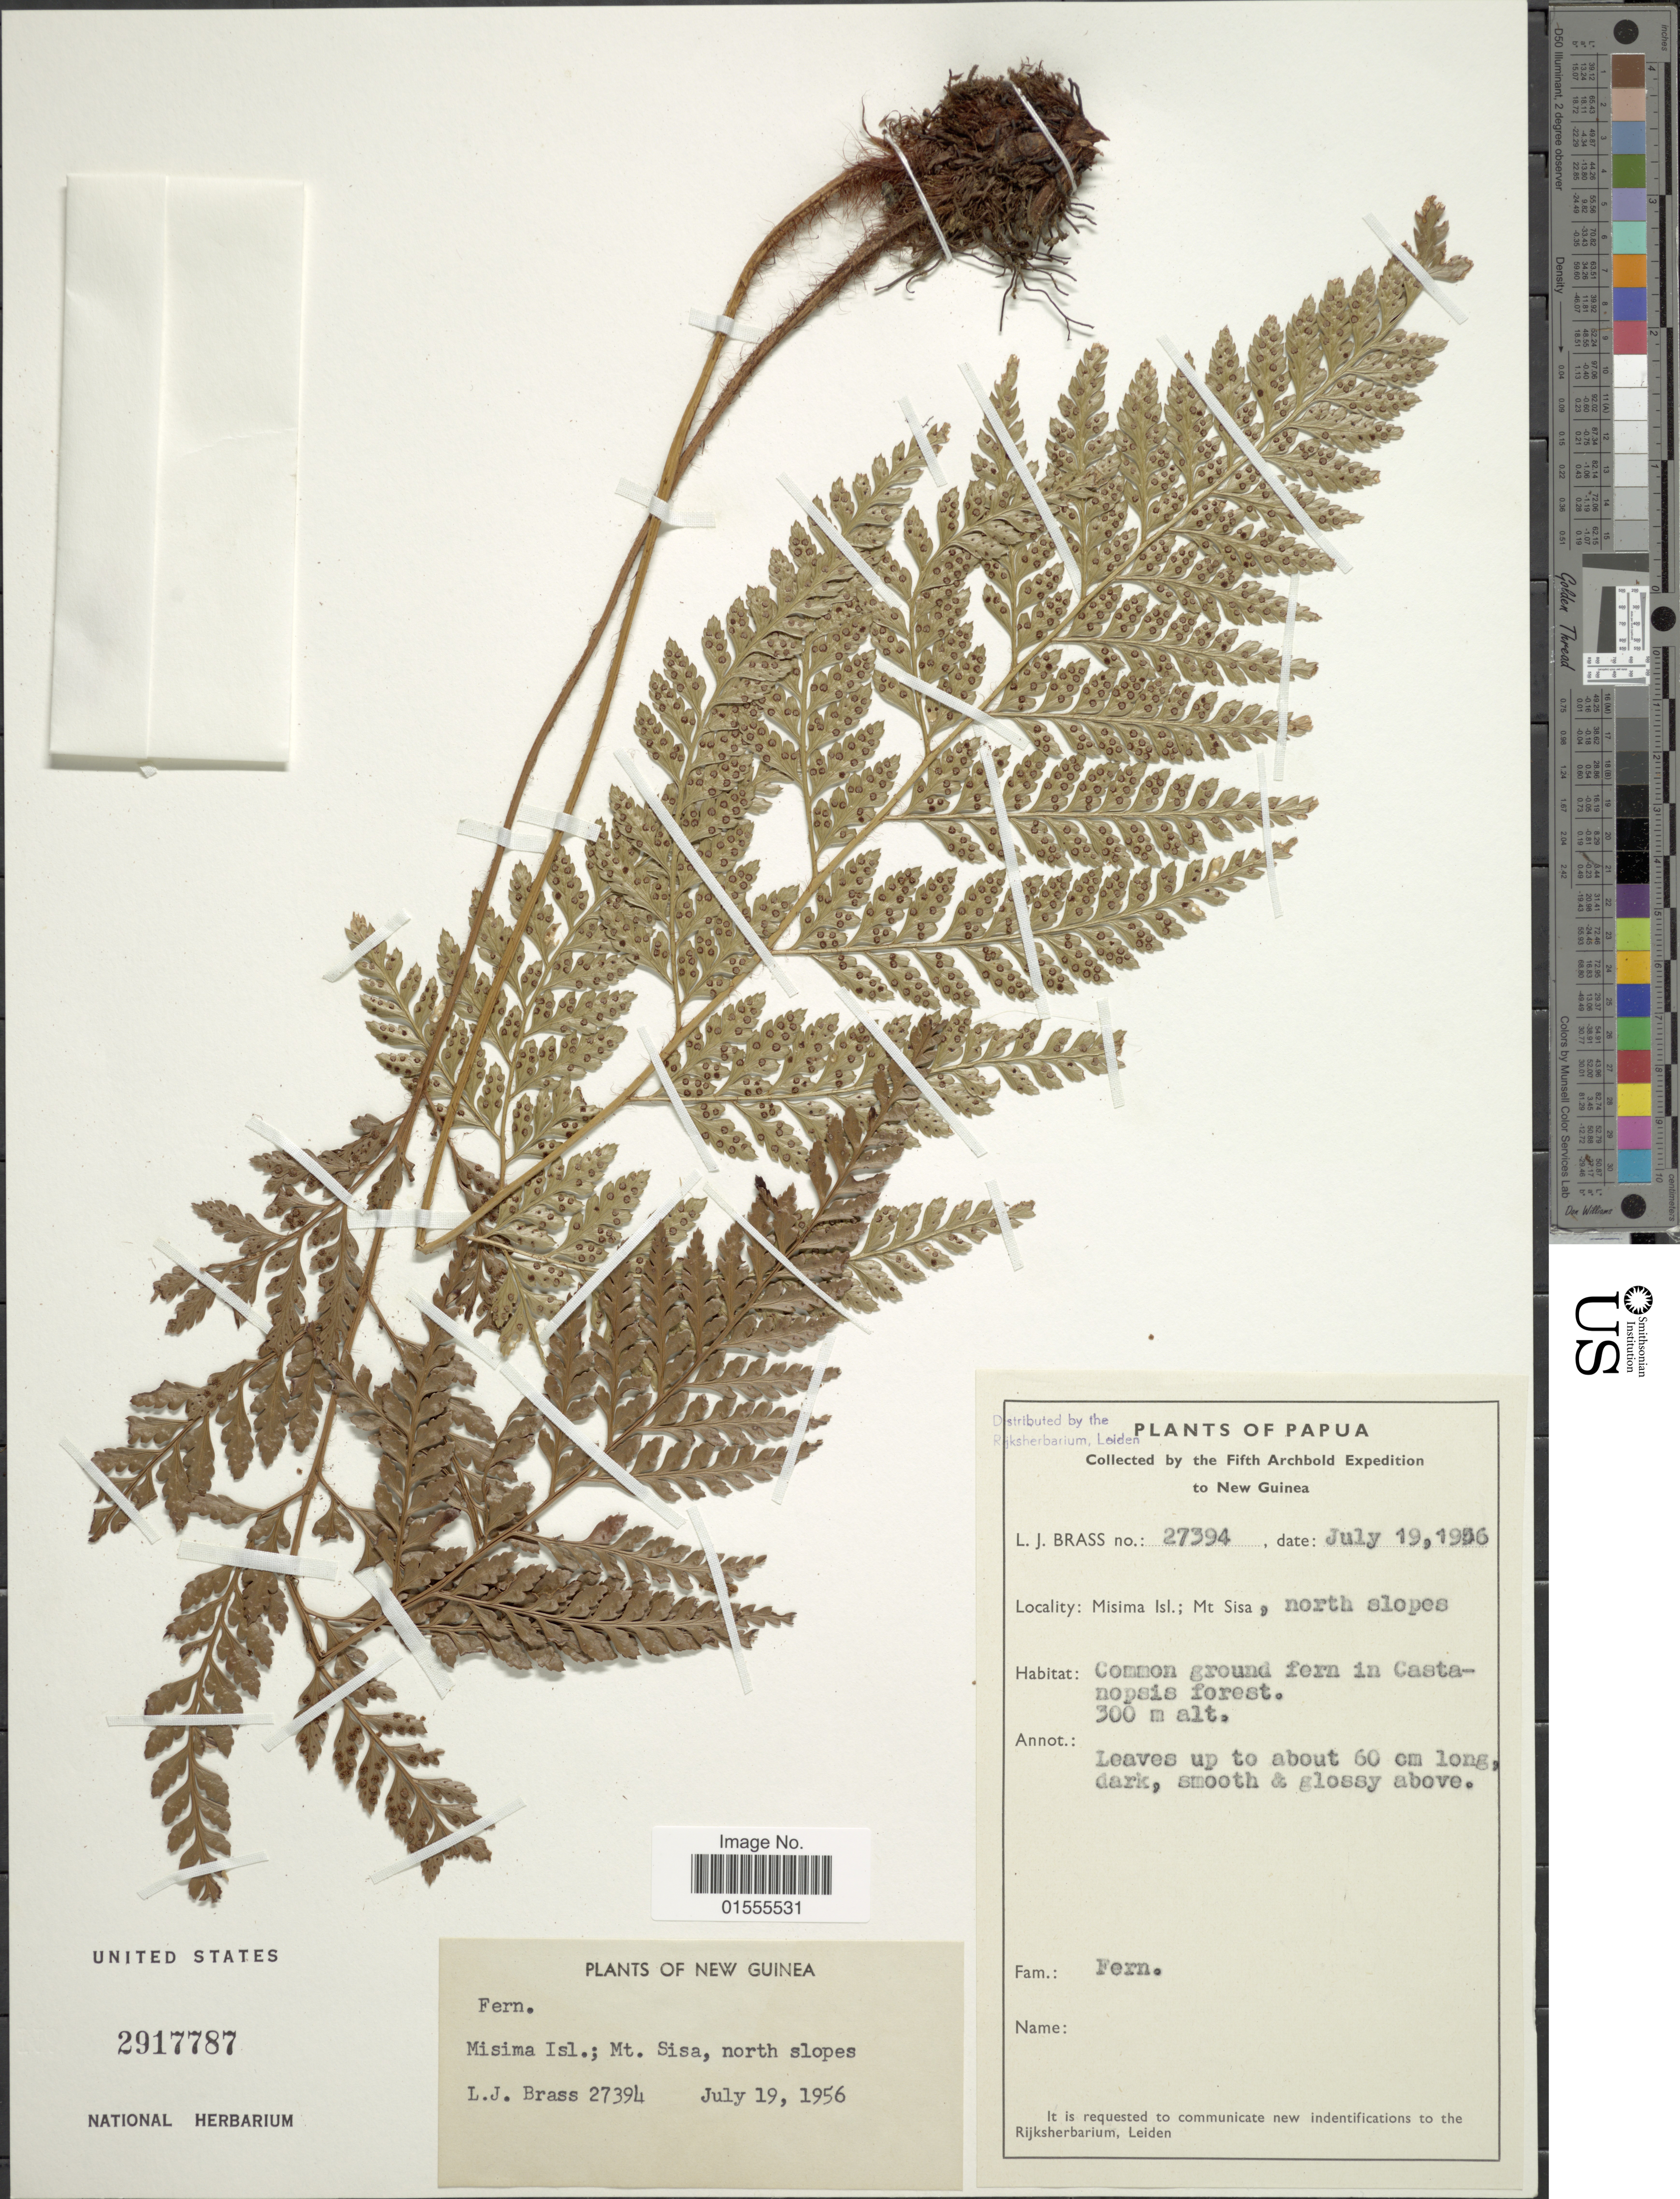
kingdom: Plantae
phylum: Tracheophyta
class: Polypodiopsida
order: Polypodiales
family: Dryopteridaceae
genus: Dryopteris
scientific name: Dryopteris sp.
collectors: L. J. Brass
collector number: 27394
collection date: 1956-07-19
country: Papua New Guinea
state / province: Milne Bay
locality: Misima Isl; Mt Sisa, north slope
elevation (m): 300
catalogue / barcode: US 2917787